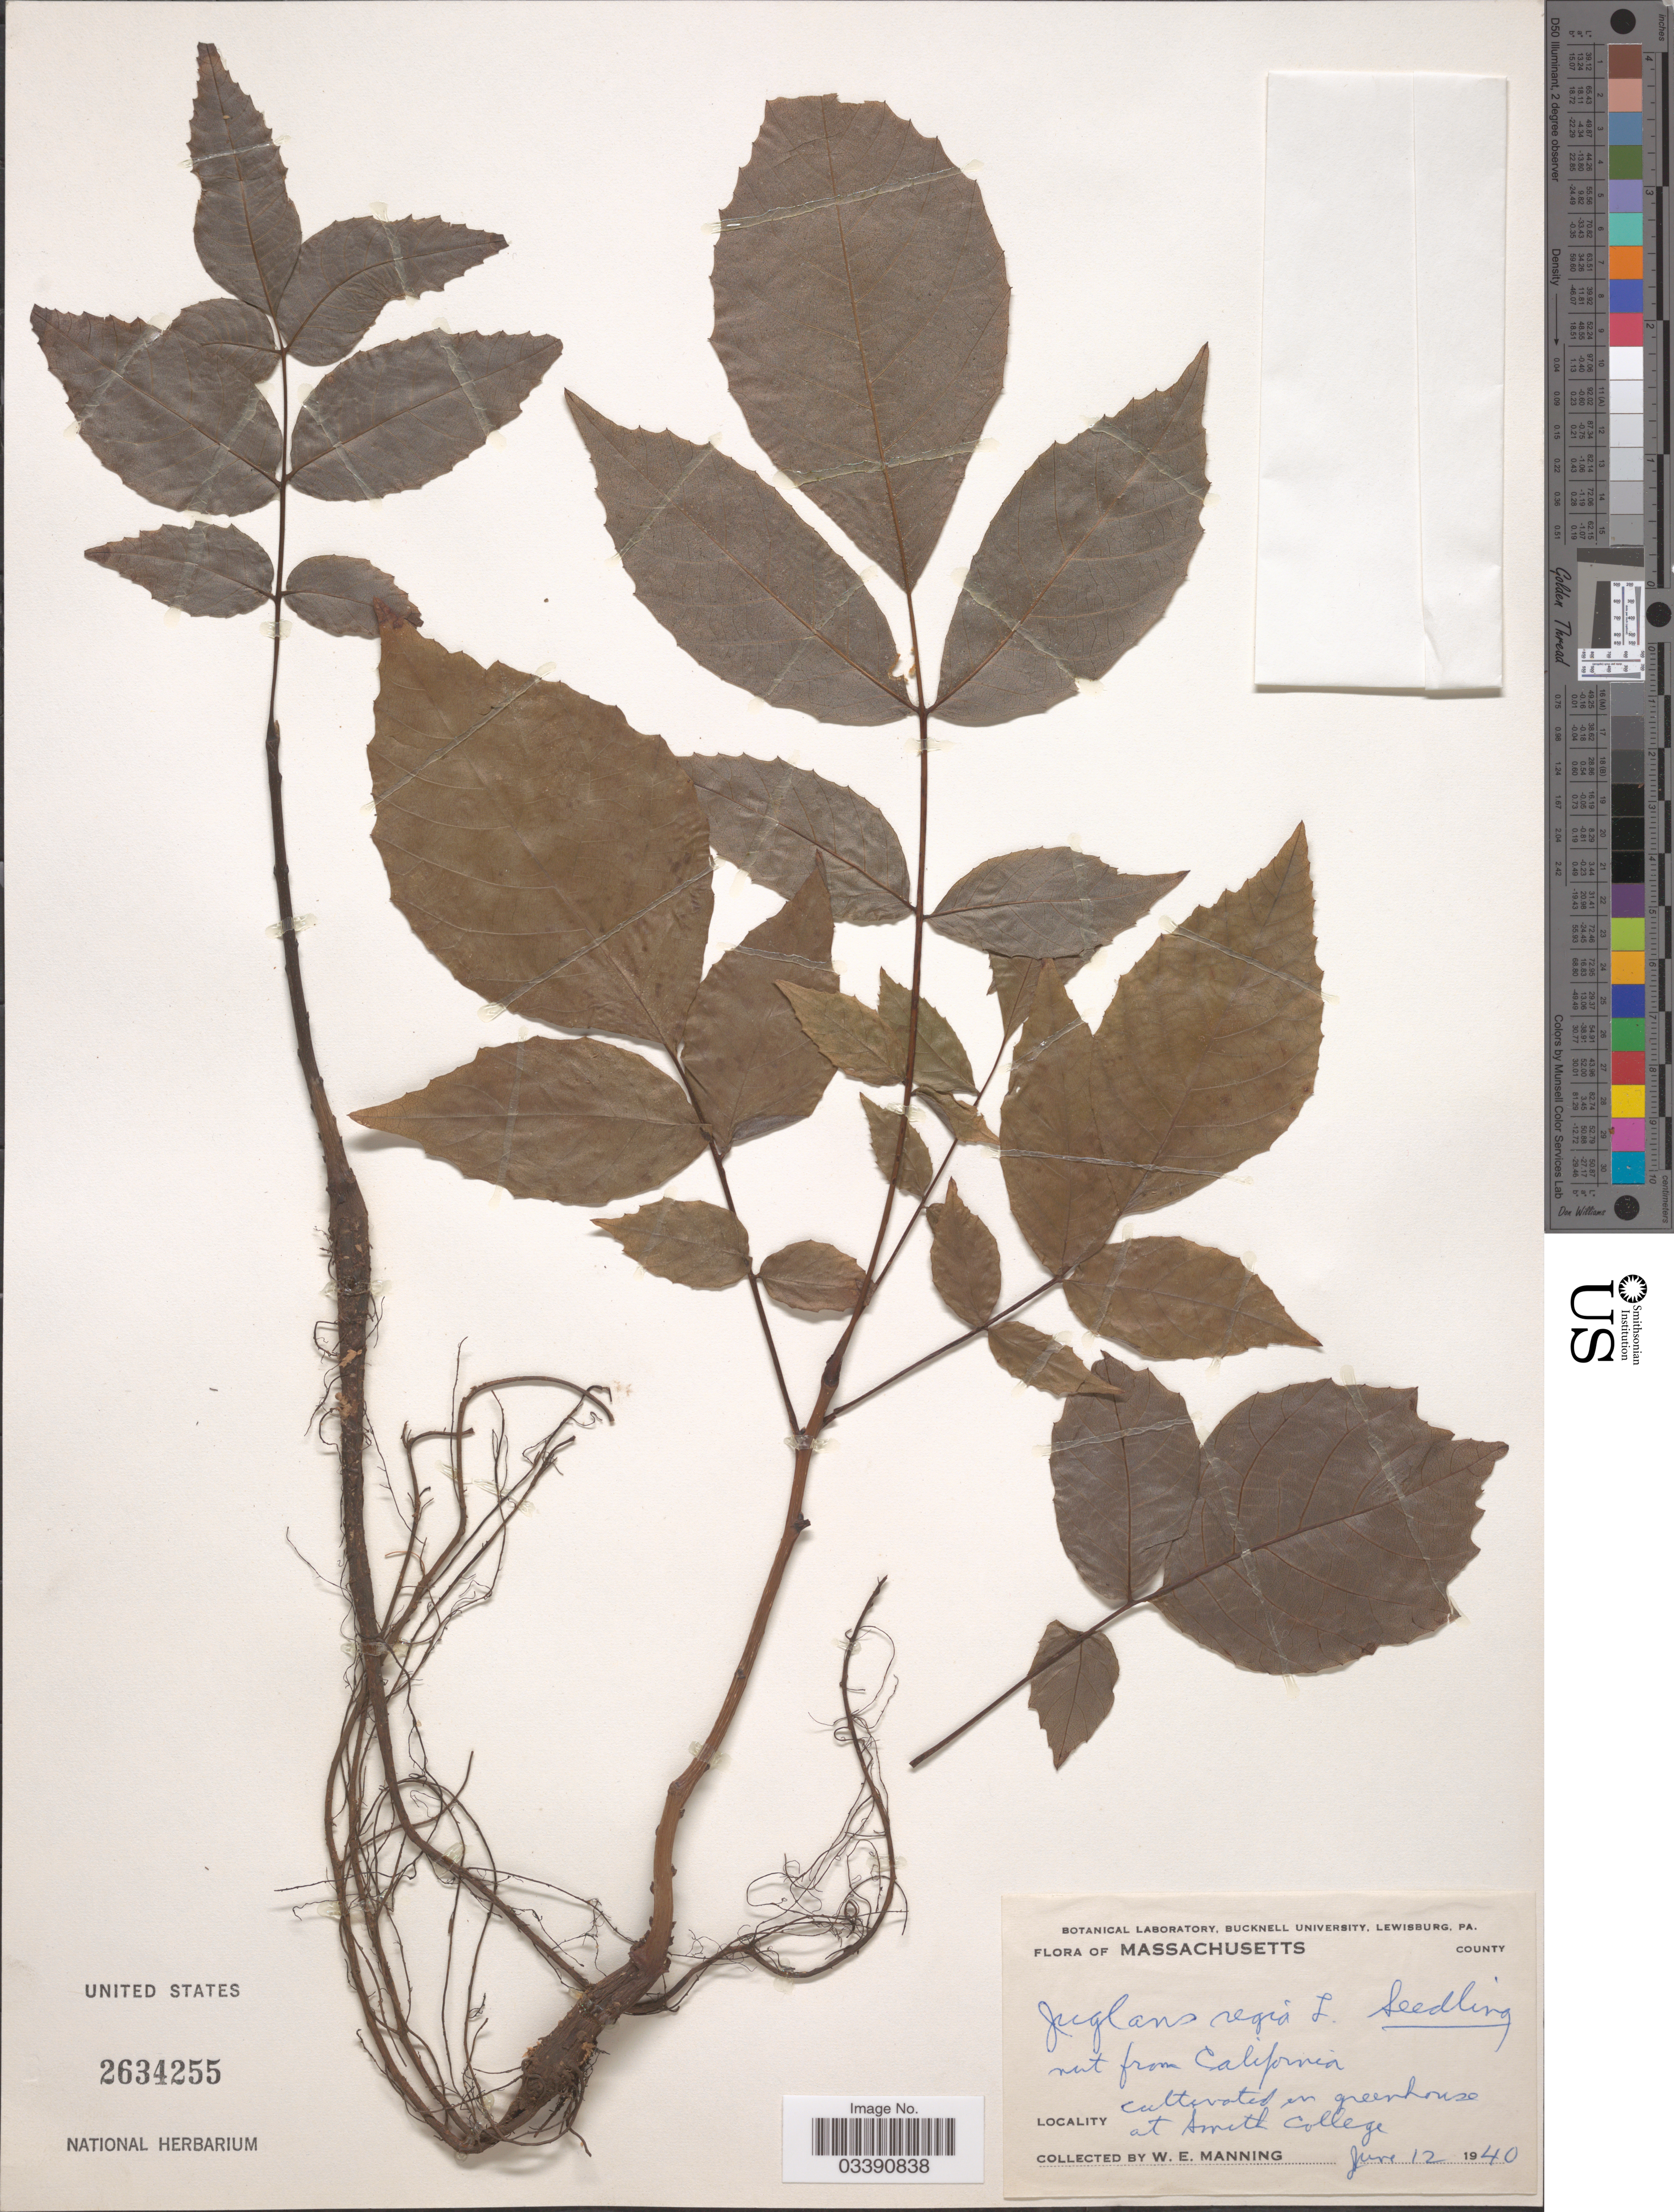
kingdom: Plantae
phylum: Tracheophyta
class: Magnoliopsida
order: Fagales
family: Juglandaceae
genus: Juglans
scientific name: Juglans regia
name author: L.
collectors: W. Manning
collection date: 1940-06-12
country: United States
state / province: Massachusetts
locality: In greenhouse at Smith College.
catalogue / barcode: US 2634255